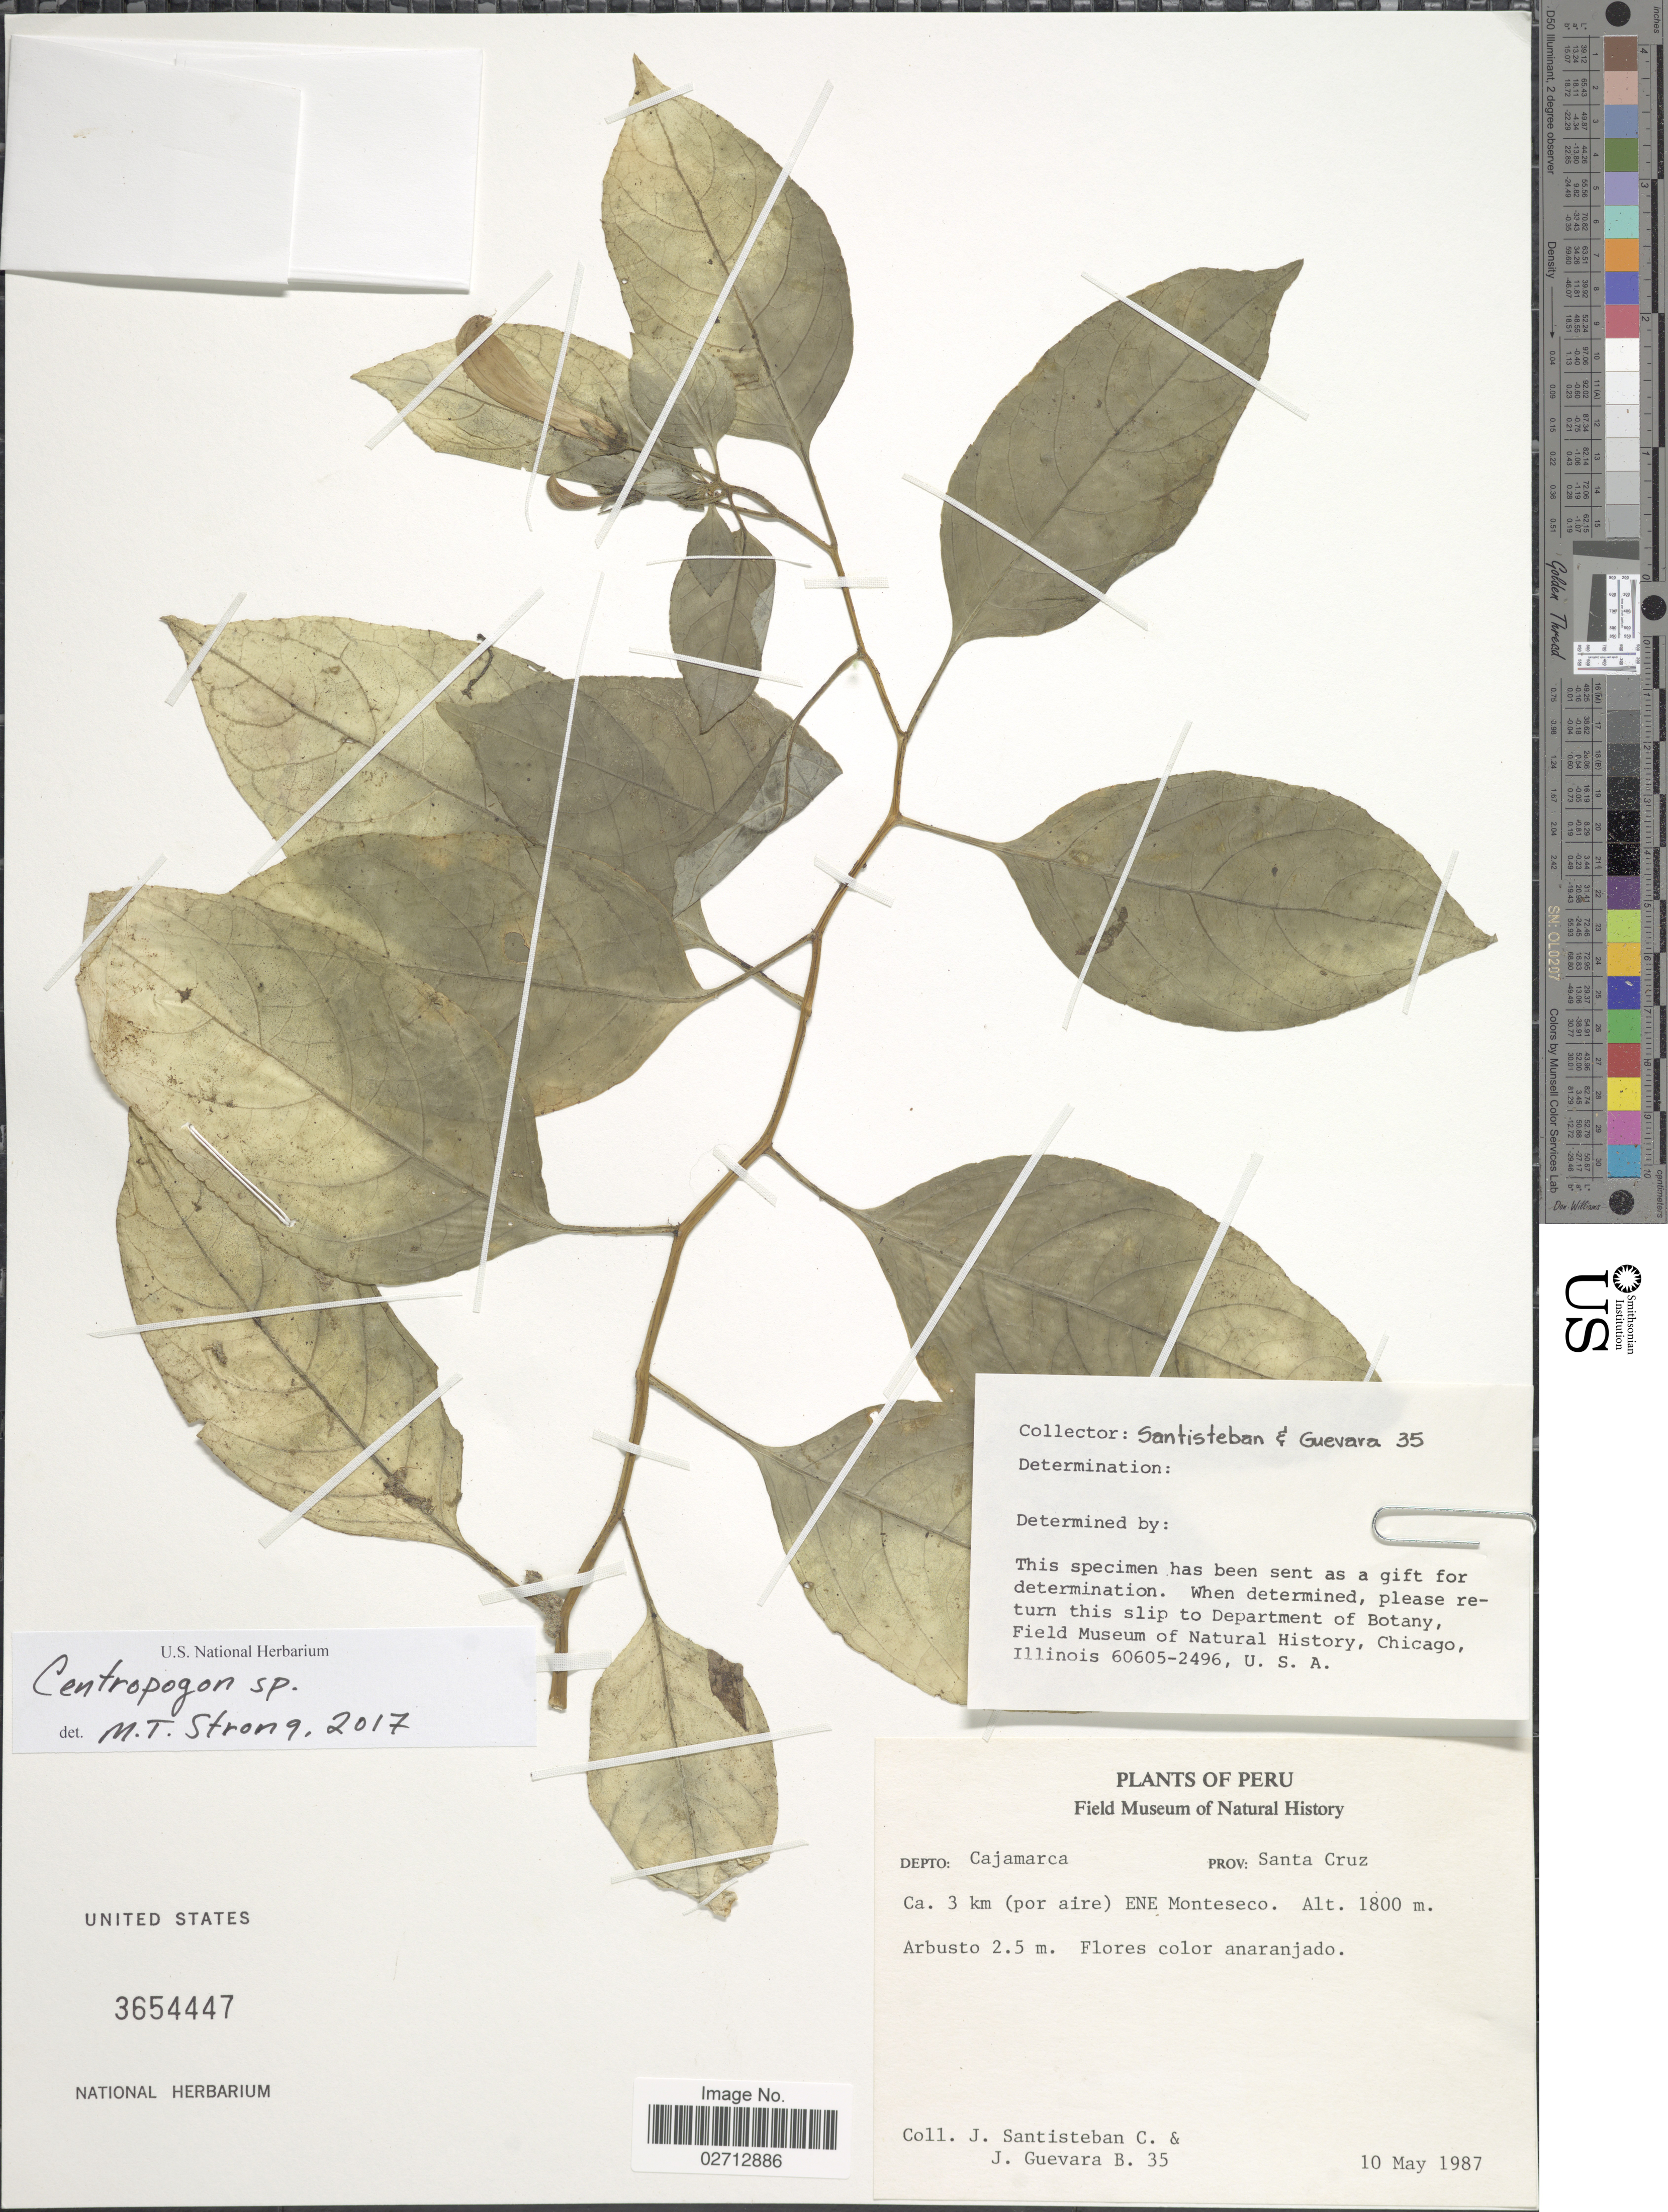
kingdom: Plantae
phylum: Tracheophyta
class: Magnoliopsida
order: Asterales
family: Campanulaceae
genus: Centropogon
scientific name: Centropogon sp.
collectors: J. Santisteban C. & J. Guevara B.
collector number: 35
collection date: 1987-05-10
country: Peru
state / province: Cajamarca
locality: Prov.: Santa Cruz. Ca. 3 km (por aire) ENE Monteseco.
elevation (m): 1800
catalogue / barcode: US 3654447